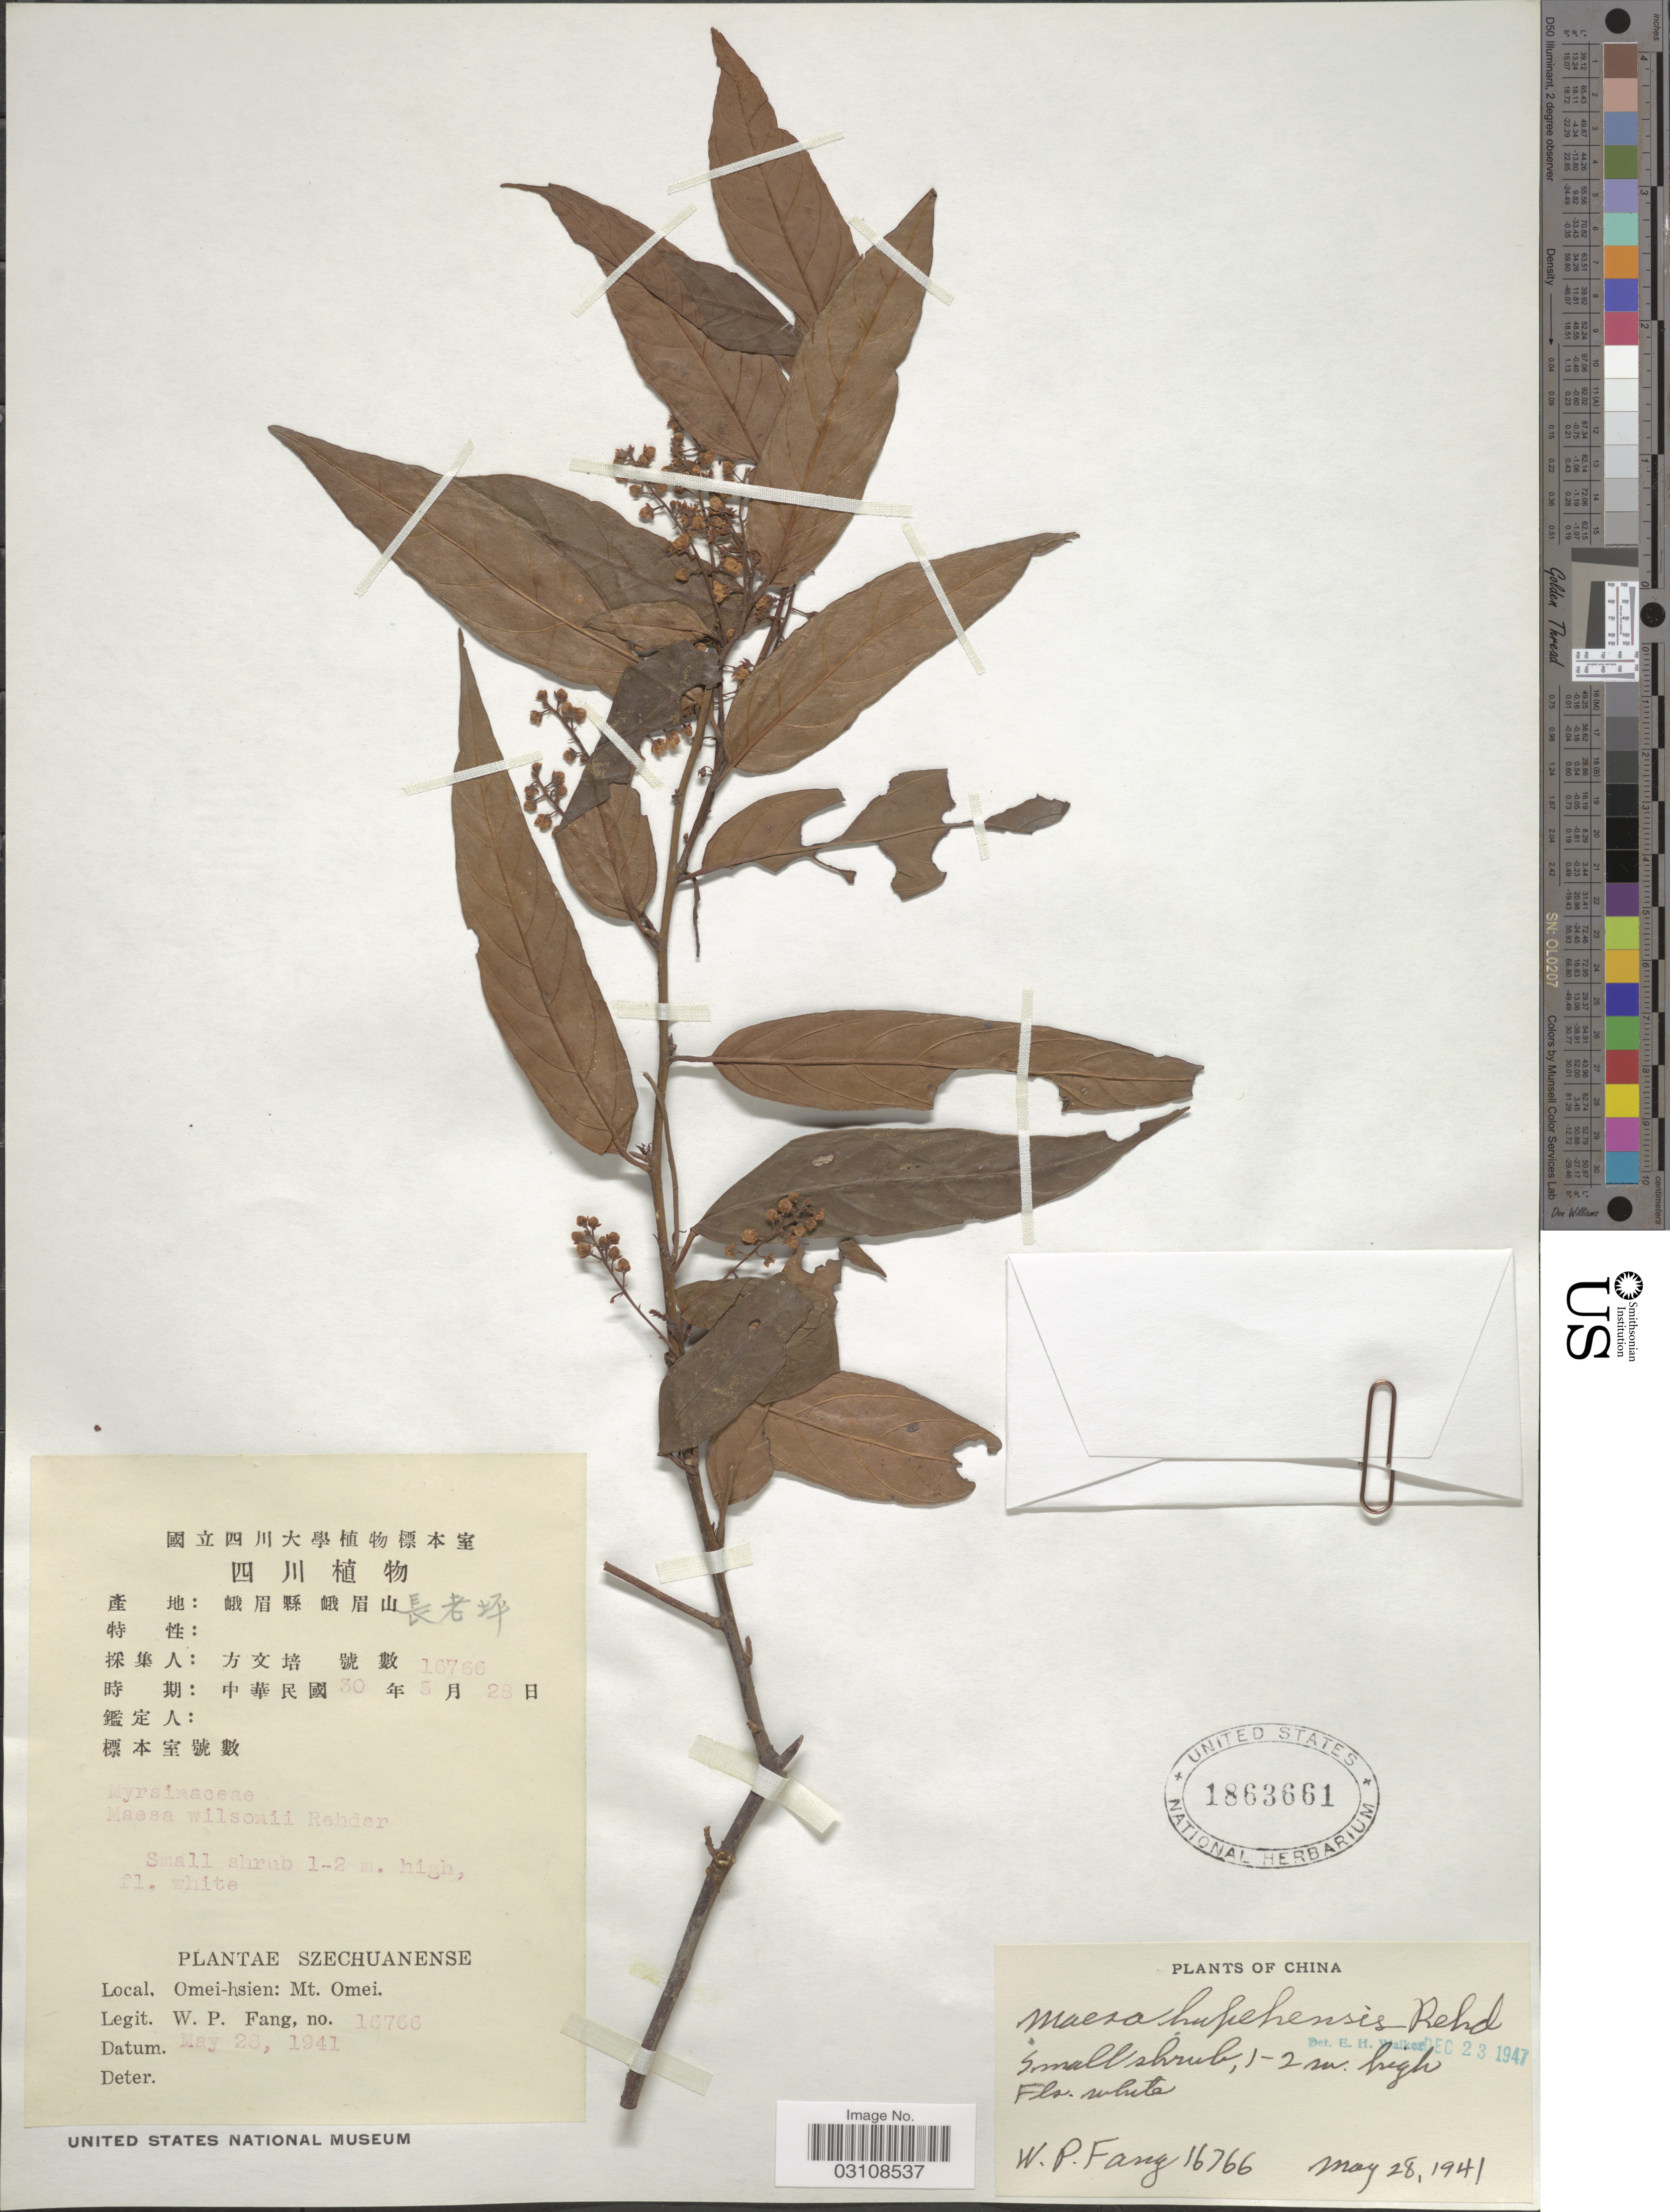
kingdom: Plantae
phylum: Tracheophyta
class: Magnoliopsida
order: Ericales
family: Primulaceae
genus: Maesa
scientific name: Maesa hupehensis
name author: Rehder in Sarg.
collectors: W. P. Fang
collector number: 16766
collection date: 1941-05-28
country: China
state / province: Sichuan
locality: Szechuanenses. Omei-hsien: Mt. Omei.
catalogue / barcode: US 1863661